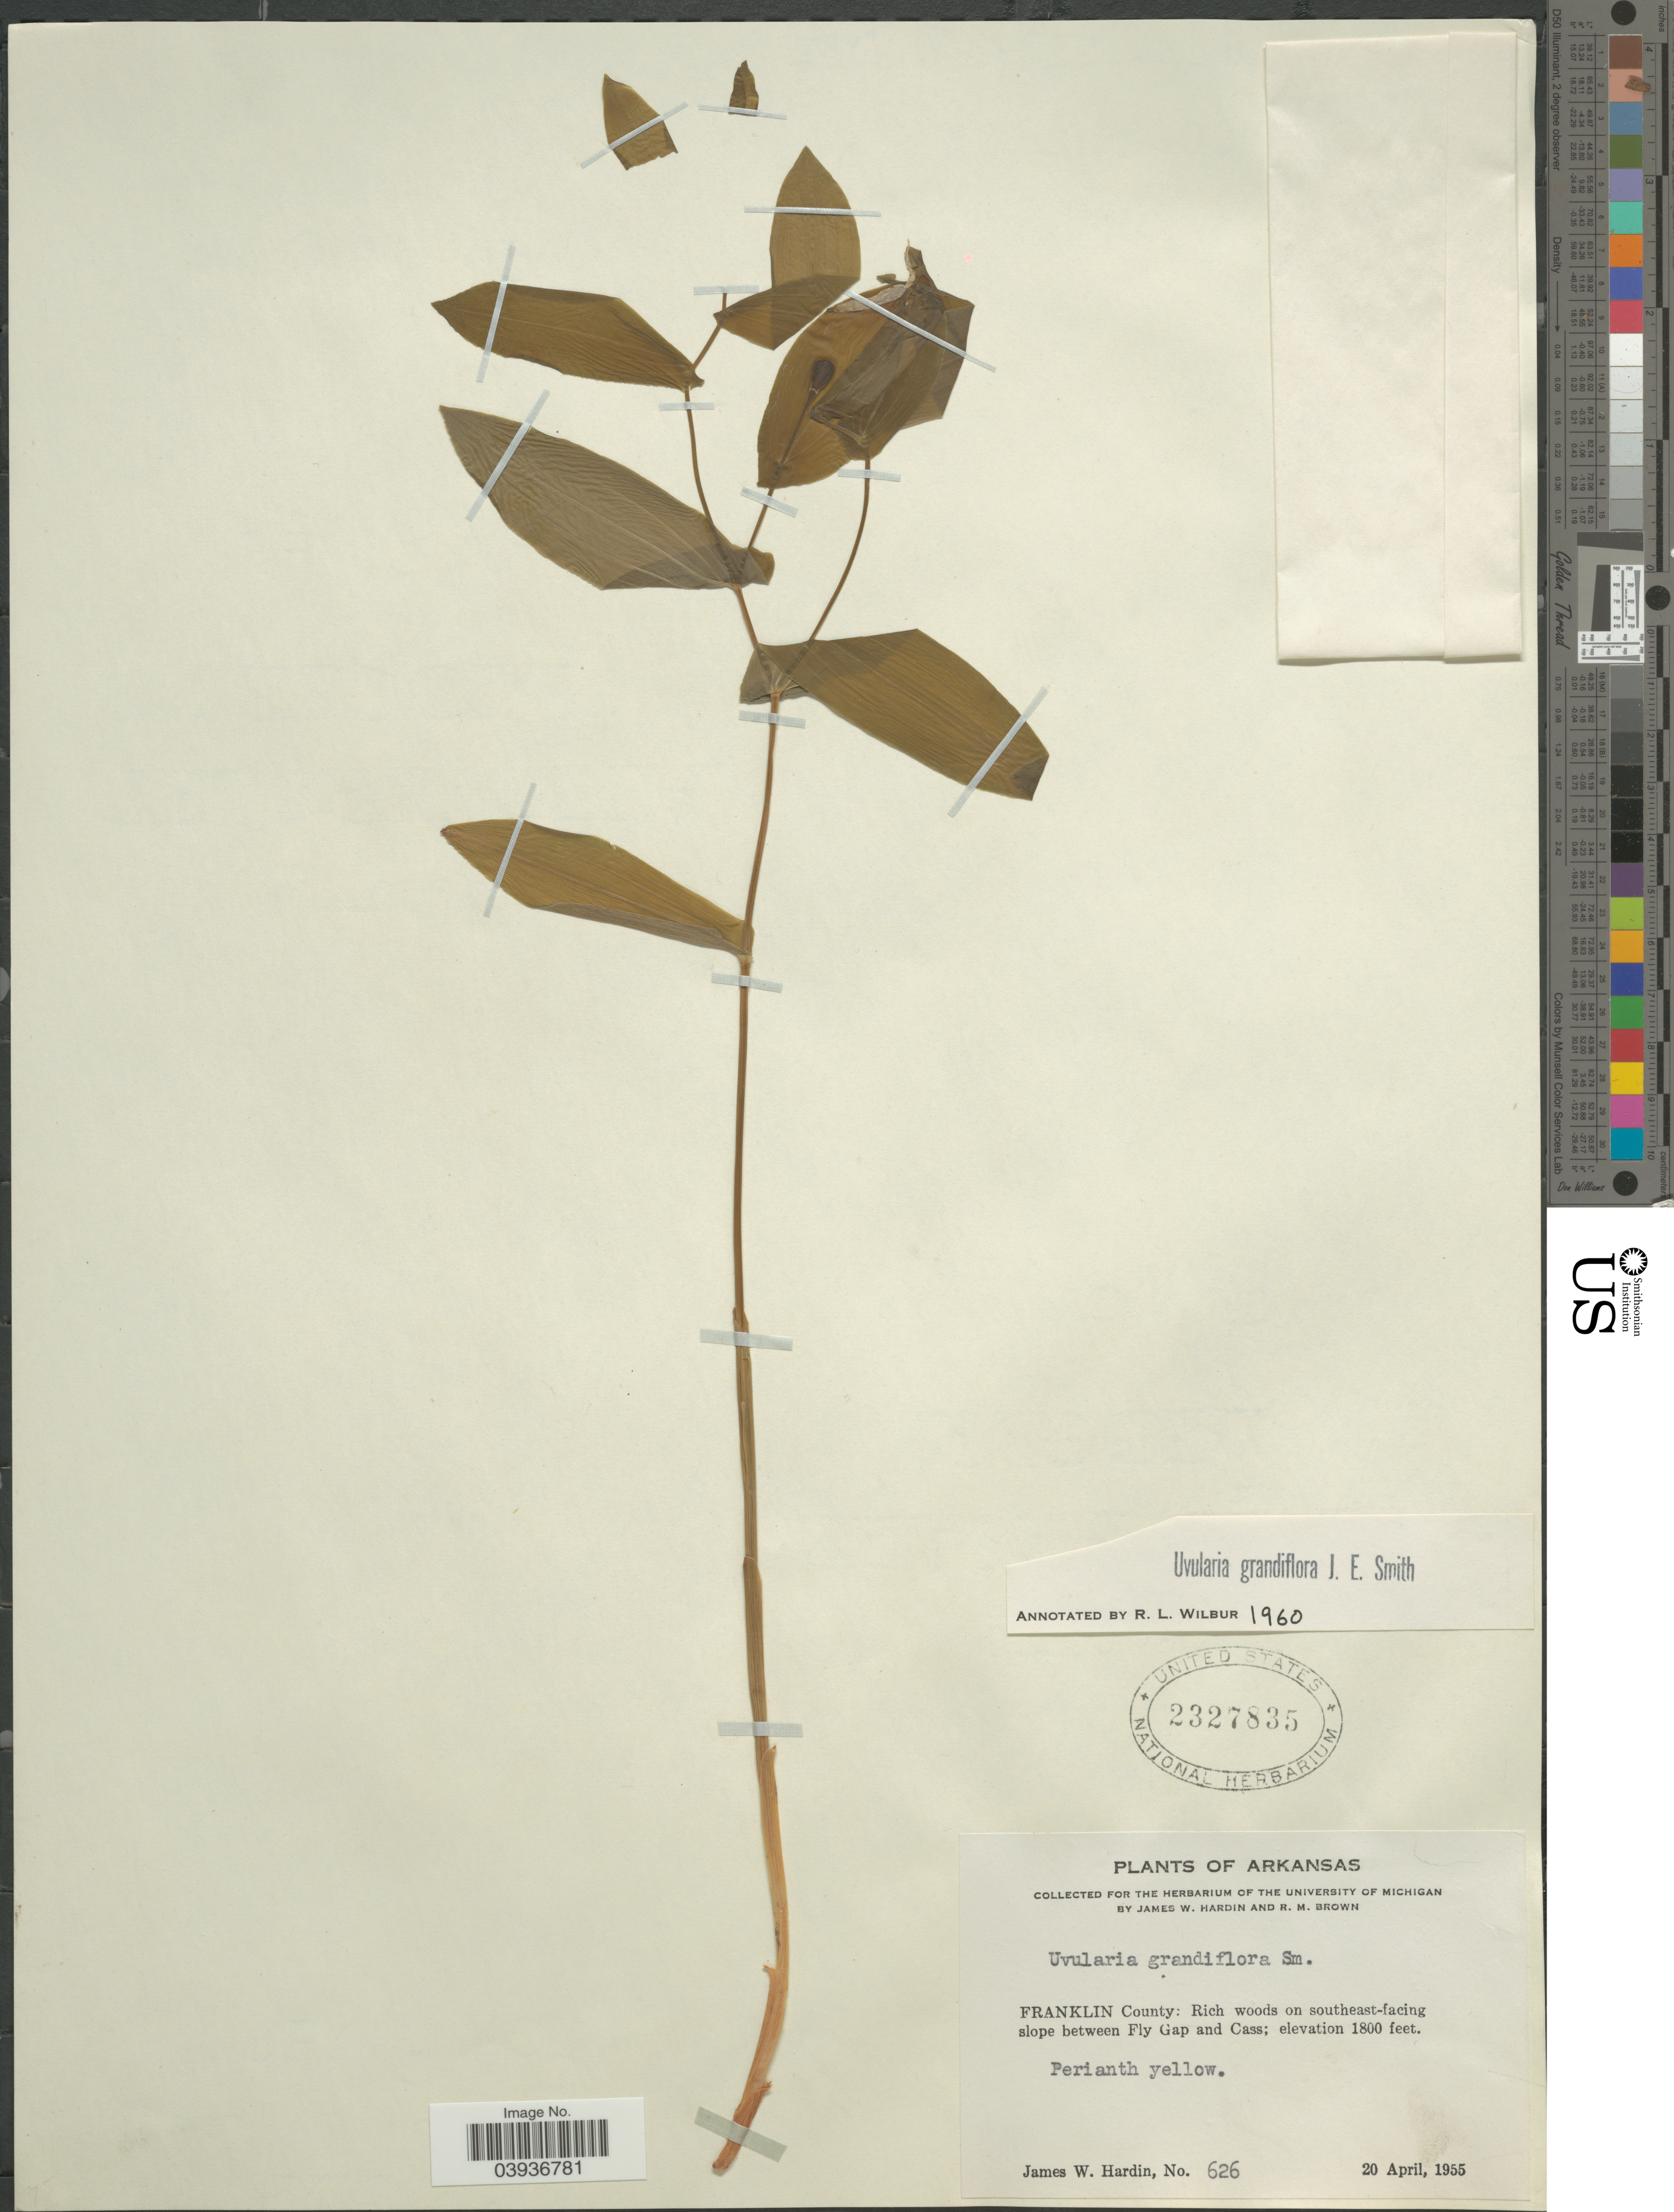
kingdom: Plantae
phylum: Tracheophyta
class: Liliopsida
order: Liliales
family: Colchicaceae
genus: Uvularia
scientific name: Uvularia grandiflora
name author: Sm.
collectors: J. Hardin & R. Brown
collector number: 626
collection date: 1955-04-20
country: United States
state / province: Arkansas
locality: Franklin County: Rich woods on southeast-facing slope between Fly Gap and Cass.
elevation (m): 549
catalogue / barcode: US 2327835